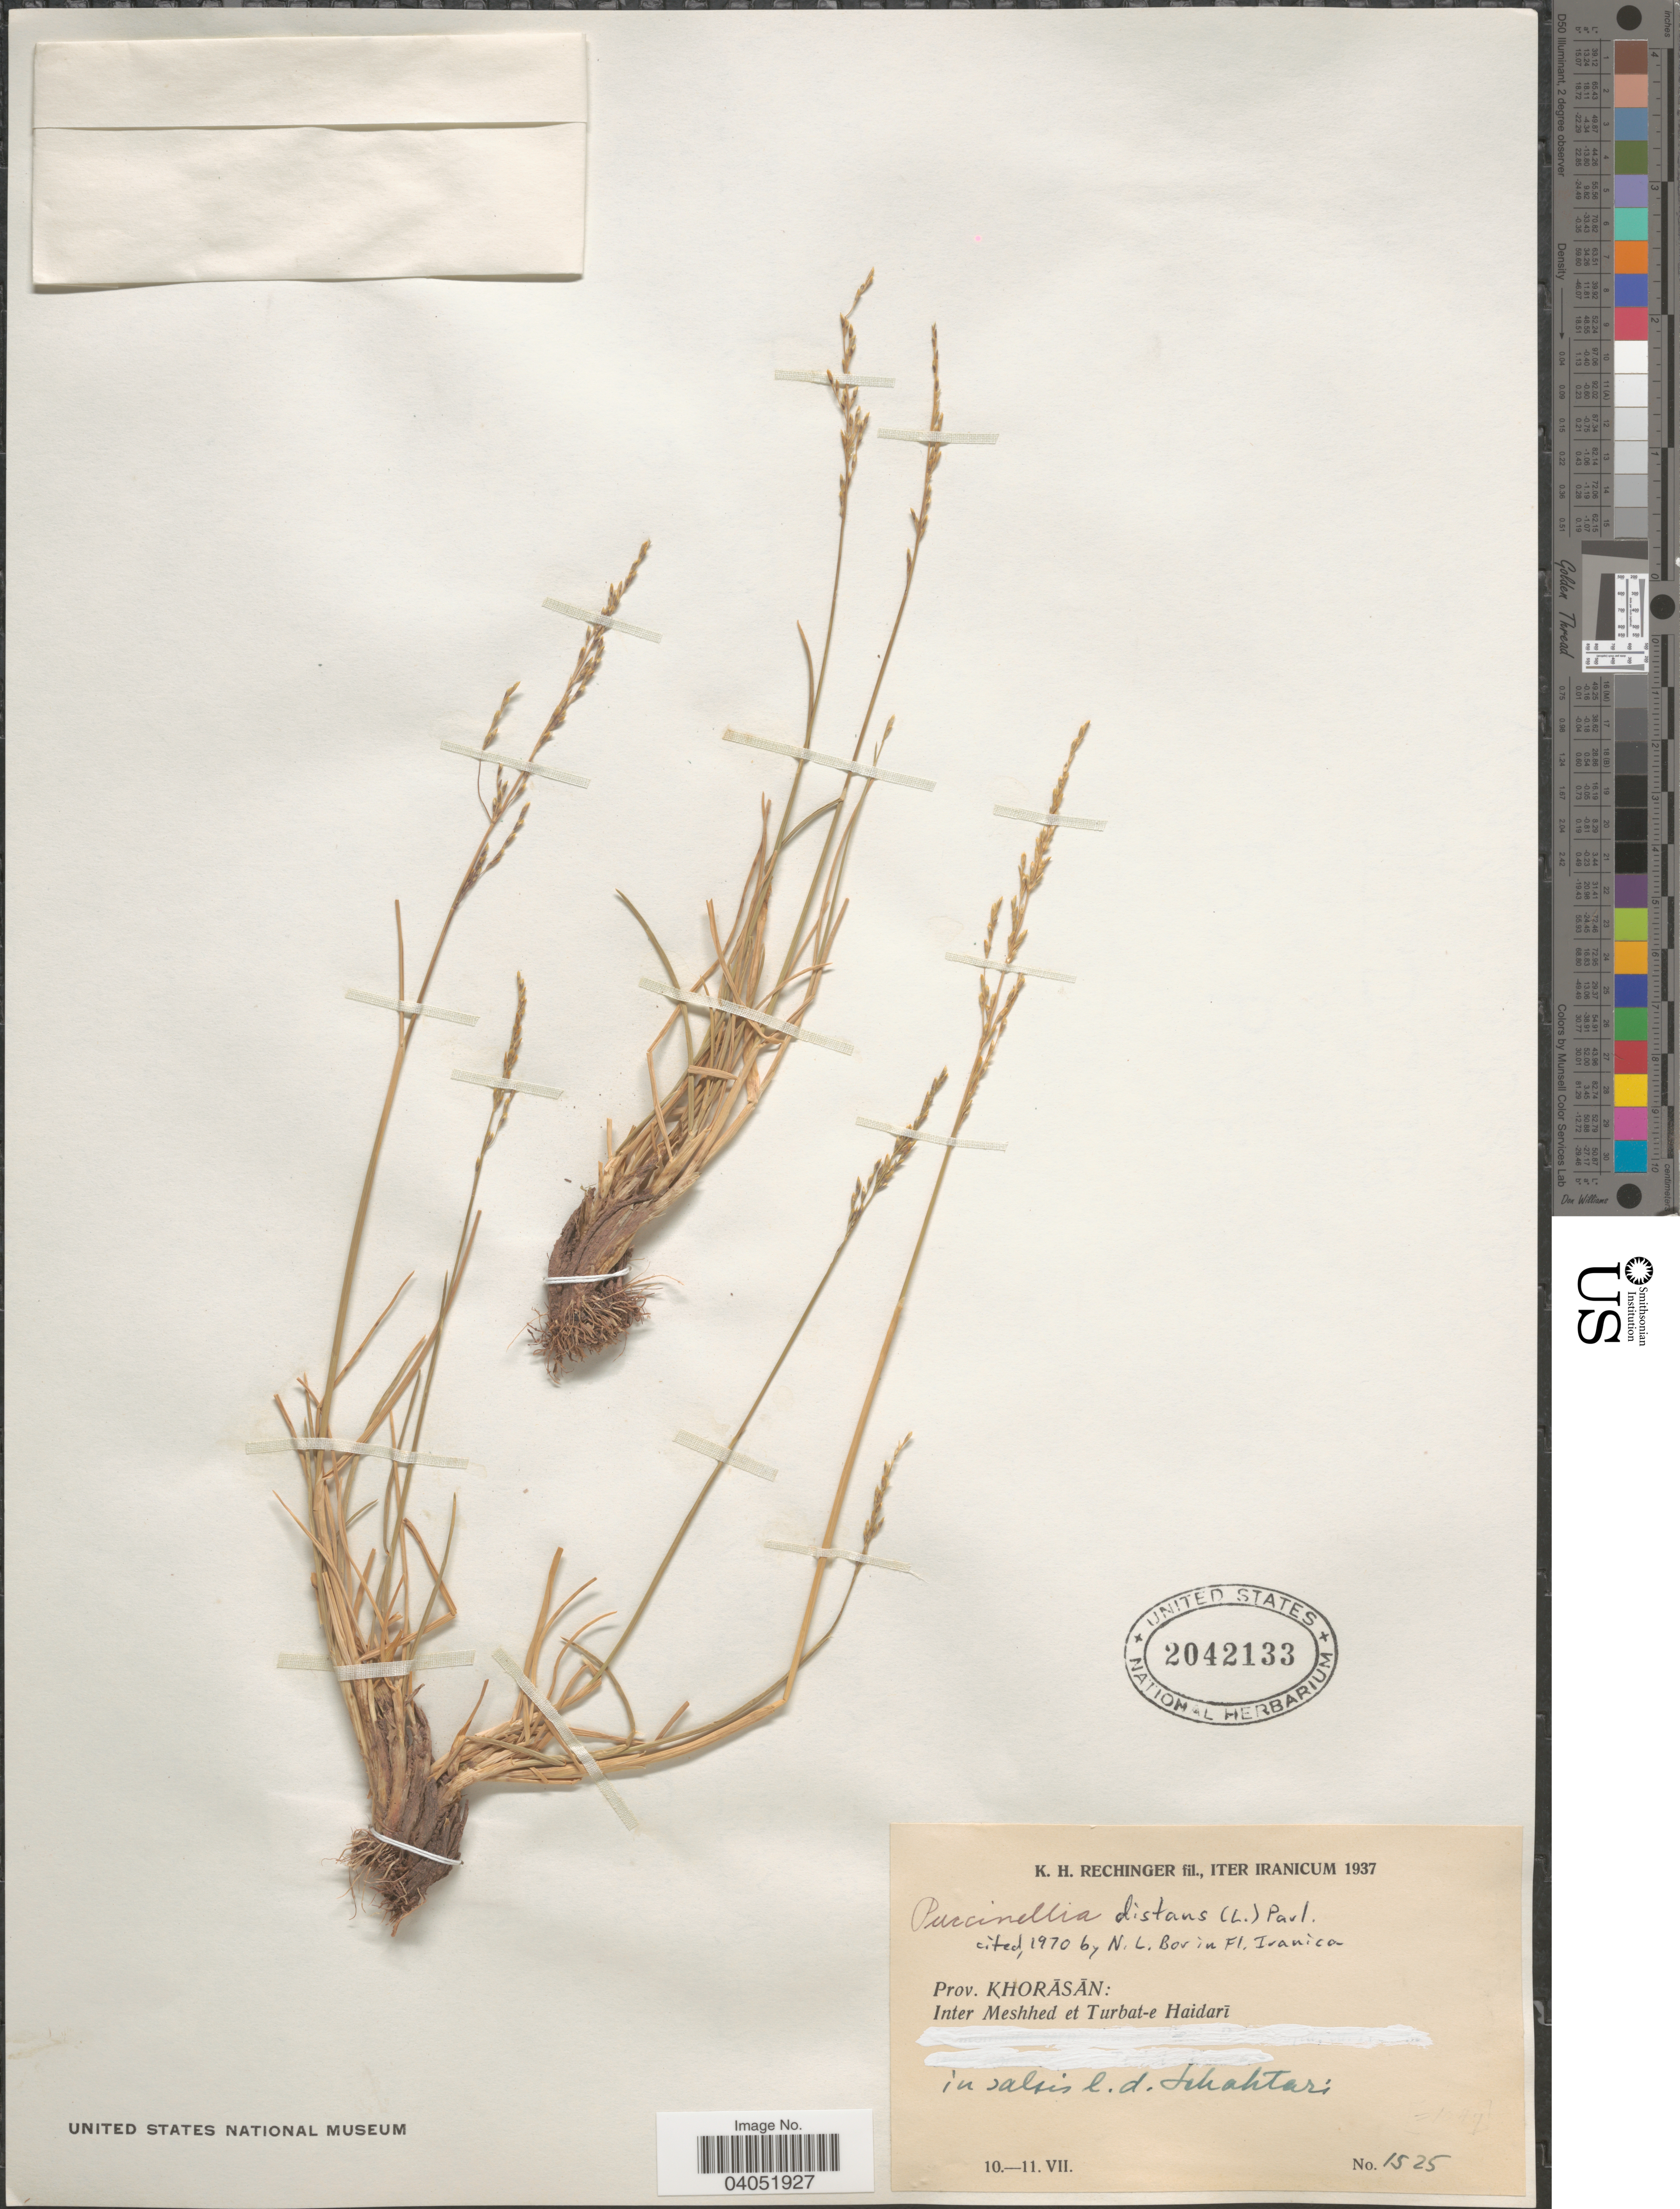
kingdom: Plantae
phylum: Tracheophyta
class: Liliopsida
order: Poales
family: Poaceae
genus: Puccinellia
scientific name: Puccinellia distans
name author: (Jacq.) Parl.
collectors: K. H. Rechinger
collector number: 1525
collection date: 1937-07-10/1937-07-11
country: Iran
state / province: Khorasan [obsolete]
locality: Iter Iranicum. Inter Meshhed et Turbat-e Haidarī. In salsis l. d. Schahtari [interpreted].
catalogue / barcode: US 2042133